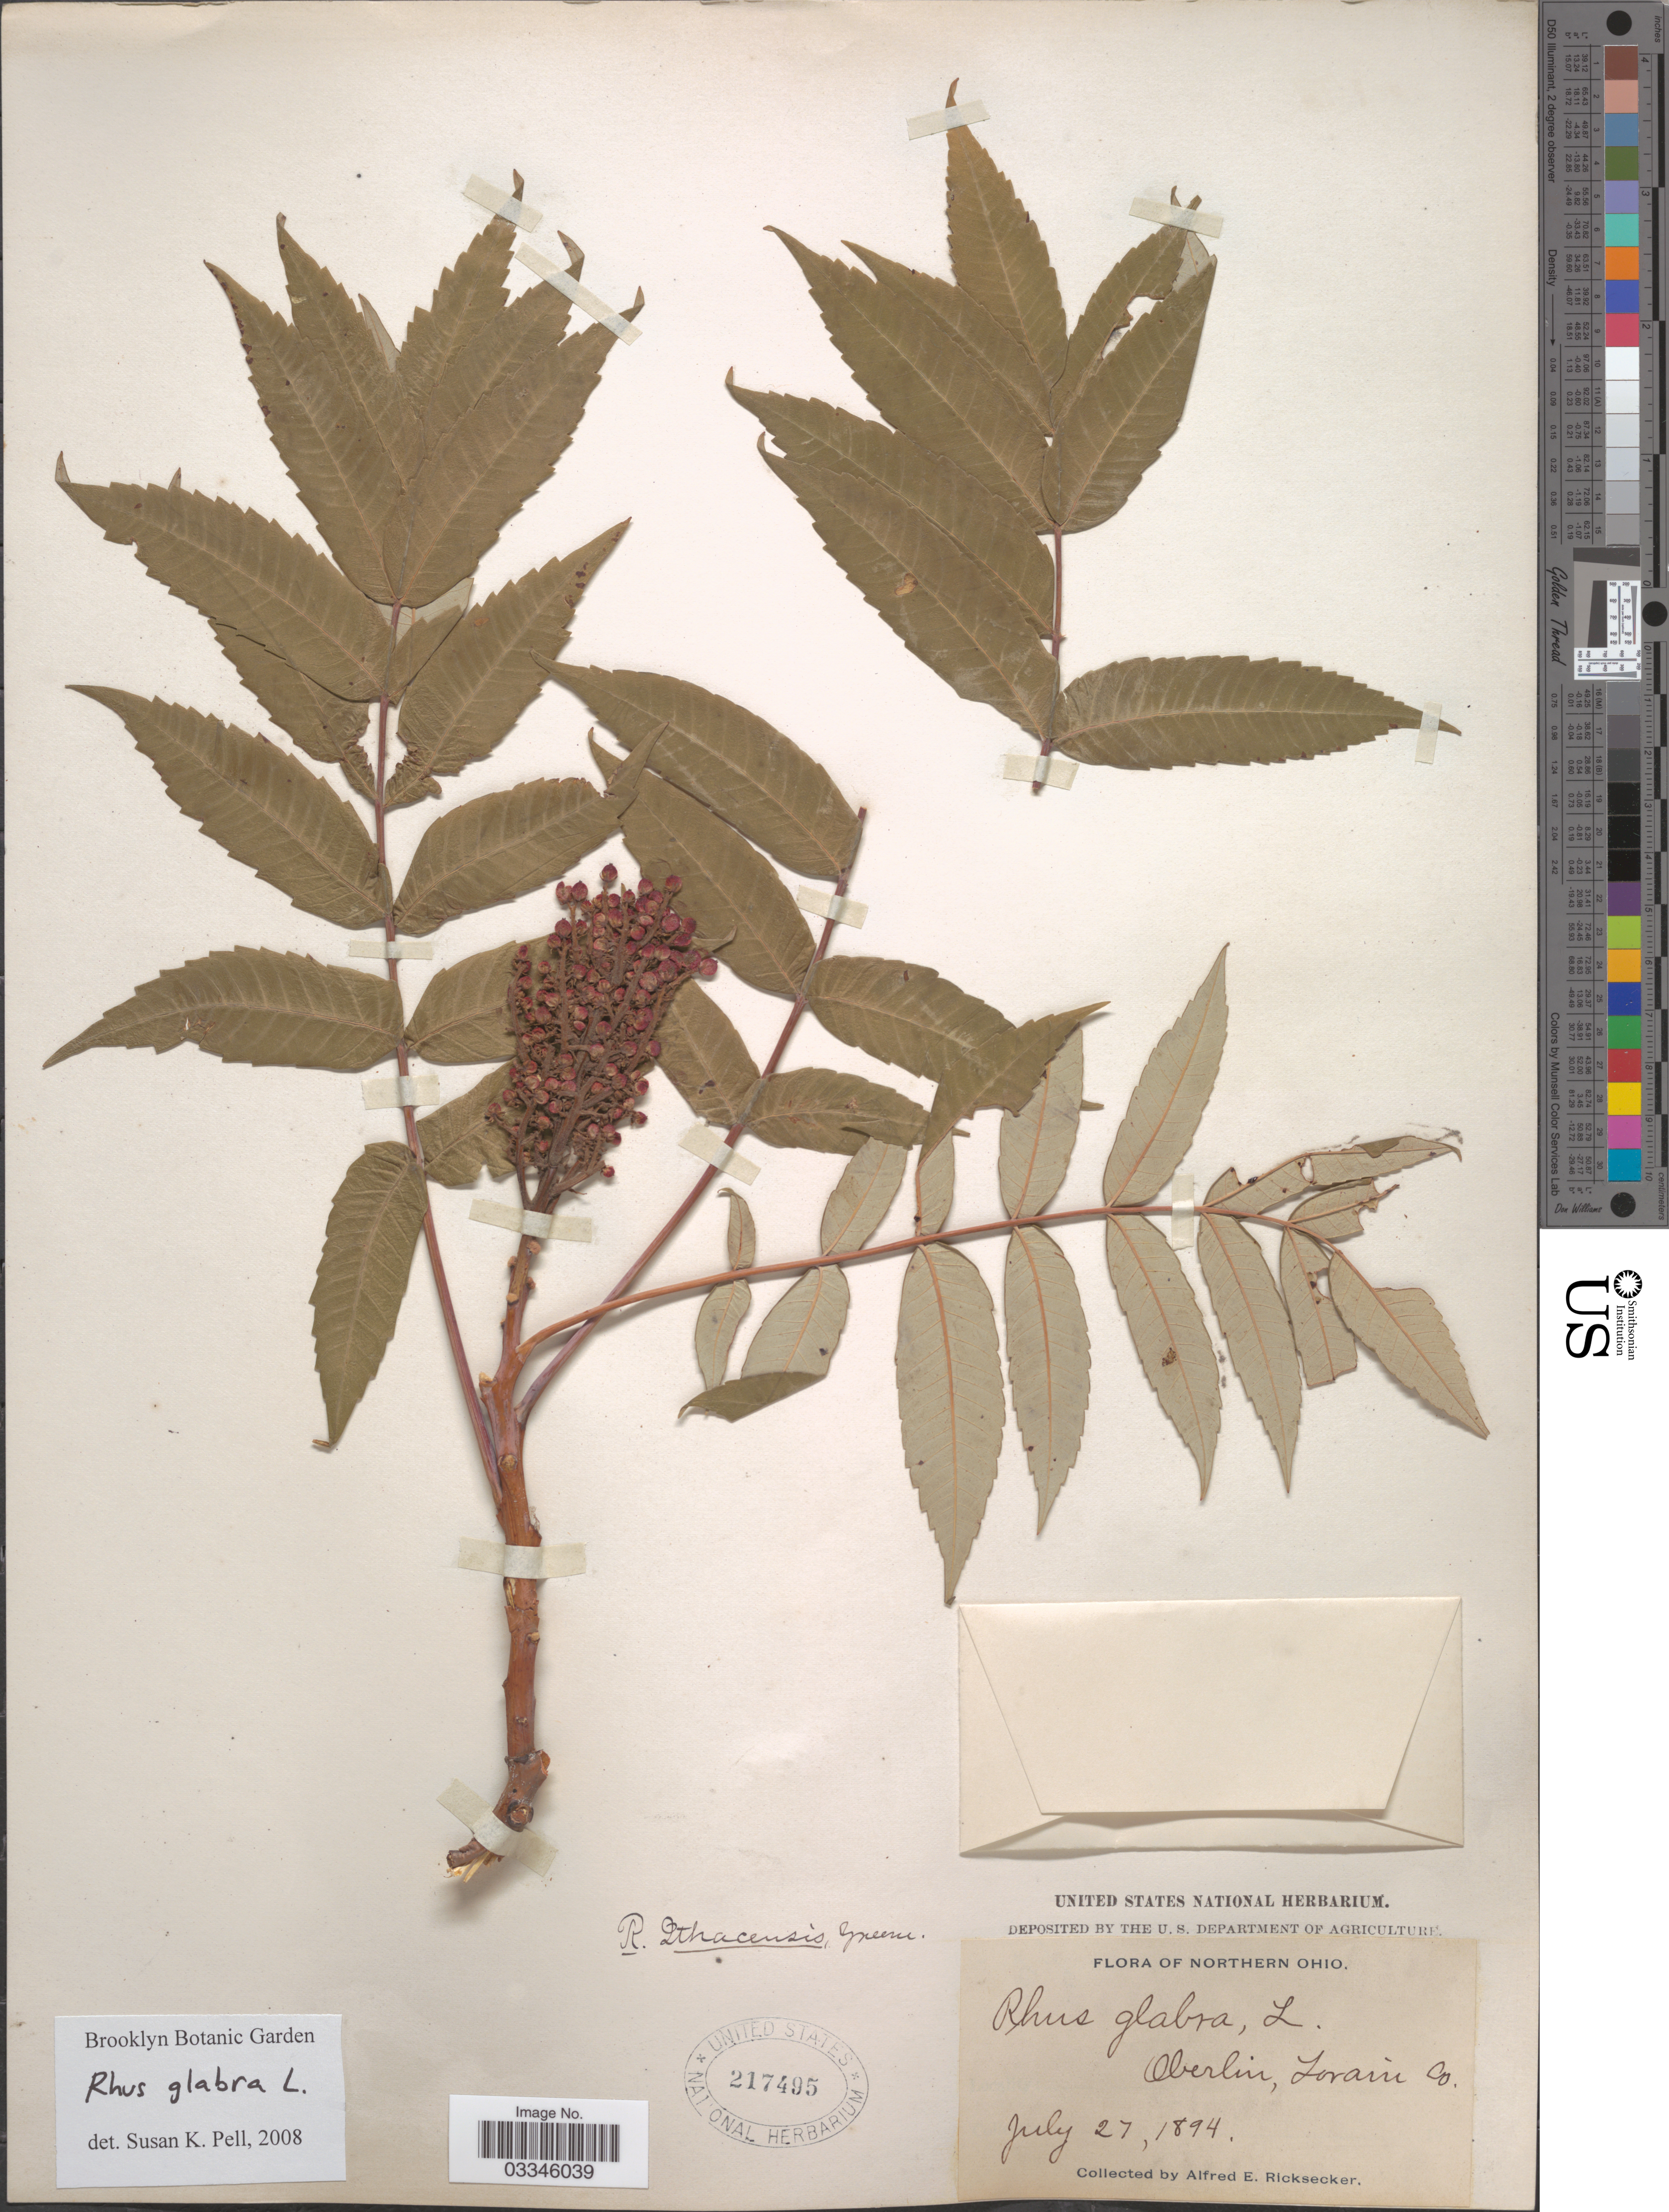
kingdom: Plantae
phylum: Tracheophyta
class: Magnoliopsida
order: Sapindales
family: Anacardiaceae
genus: Rhus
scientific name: Rhus glabra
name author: L.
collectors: A. E. Ricksecker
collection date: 1894-07-27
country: United States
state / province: Ohio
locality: Northern Ohio. Oberlin, Lorain Co.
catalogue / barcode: US 217495